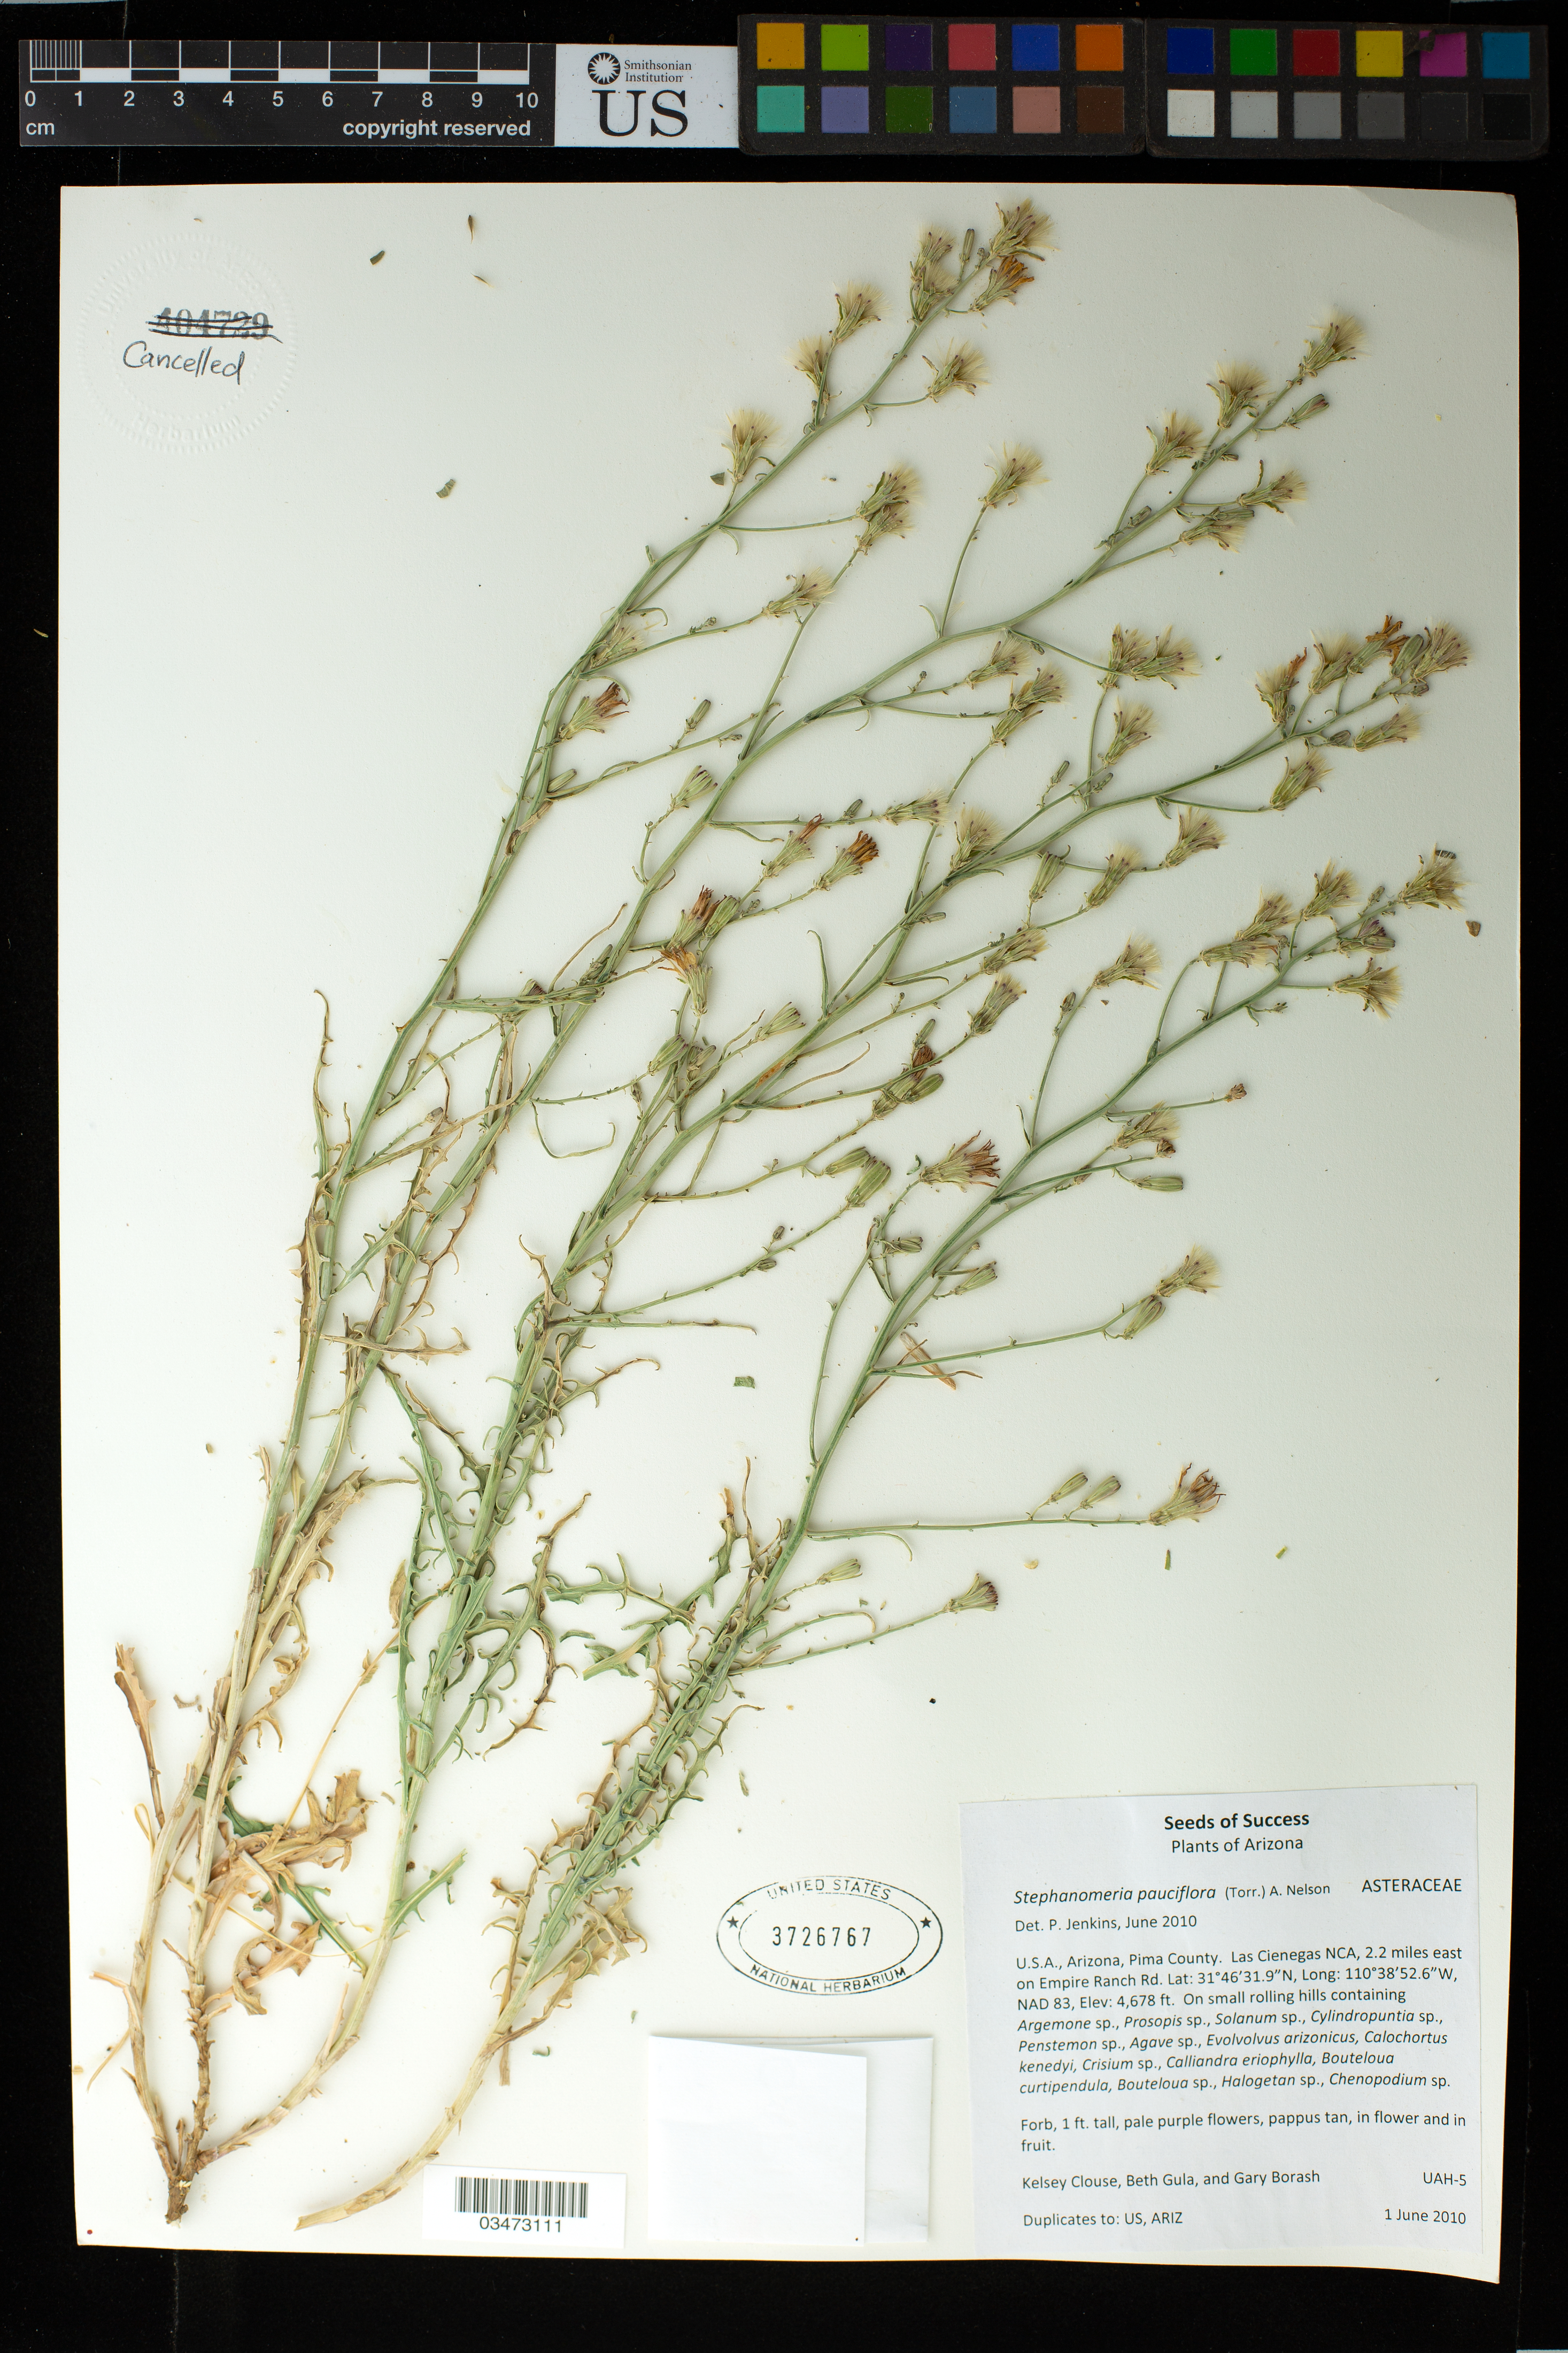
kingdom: Plantae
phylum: Tracheophyta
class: Magnoliopsida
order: Asterales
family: Asteraceae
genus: Stephanomeria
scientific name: Stephanomeria pauciflora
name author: (Torr.) A. Nelson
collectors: K. Clouse, B. Gula & G. Borash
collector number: UAH-5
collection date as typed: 1 Jun 2010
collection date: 2010-06-01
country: United States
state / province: Arizona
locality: Pima County. Las Cienegas NCA, 2.2 miles east on Empire Ranch Rd.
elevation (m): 1426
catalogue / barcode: US 3726767